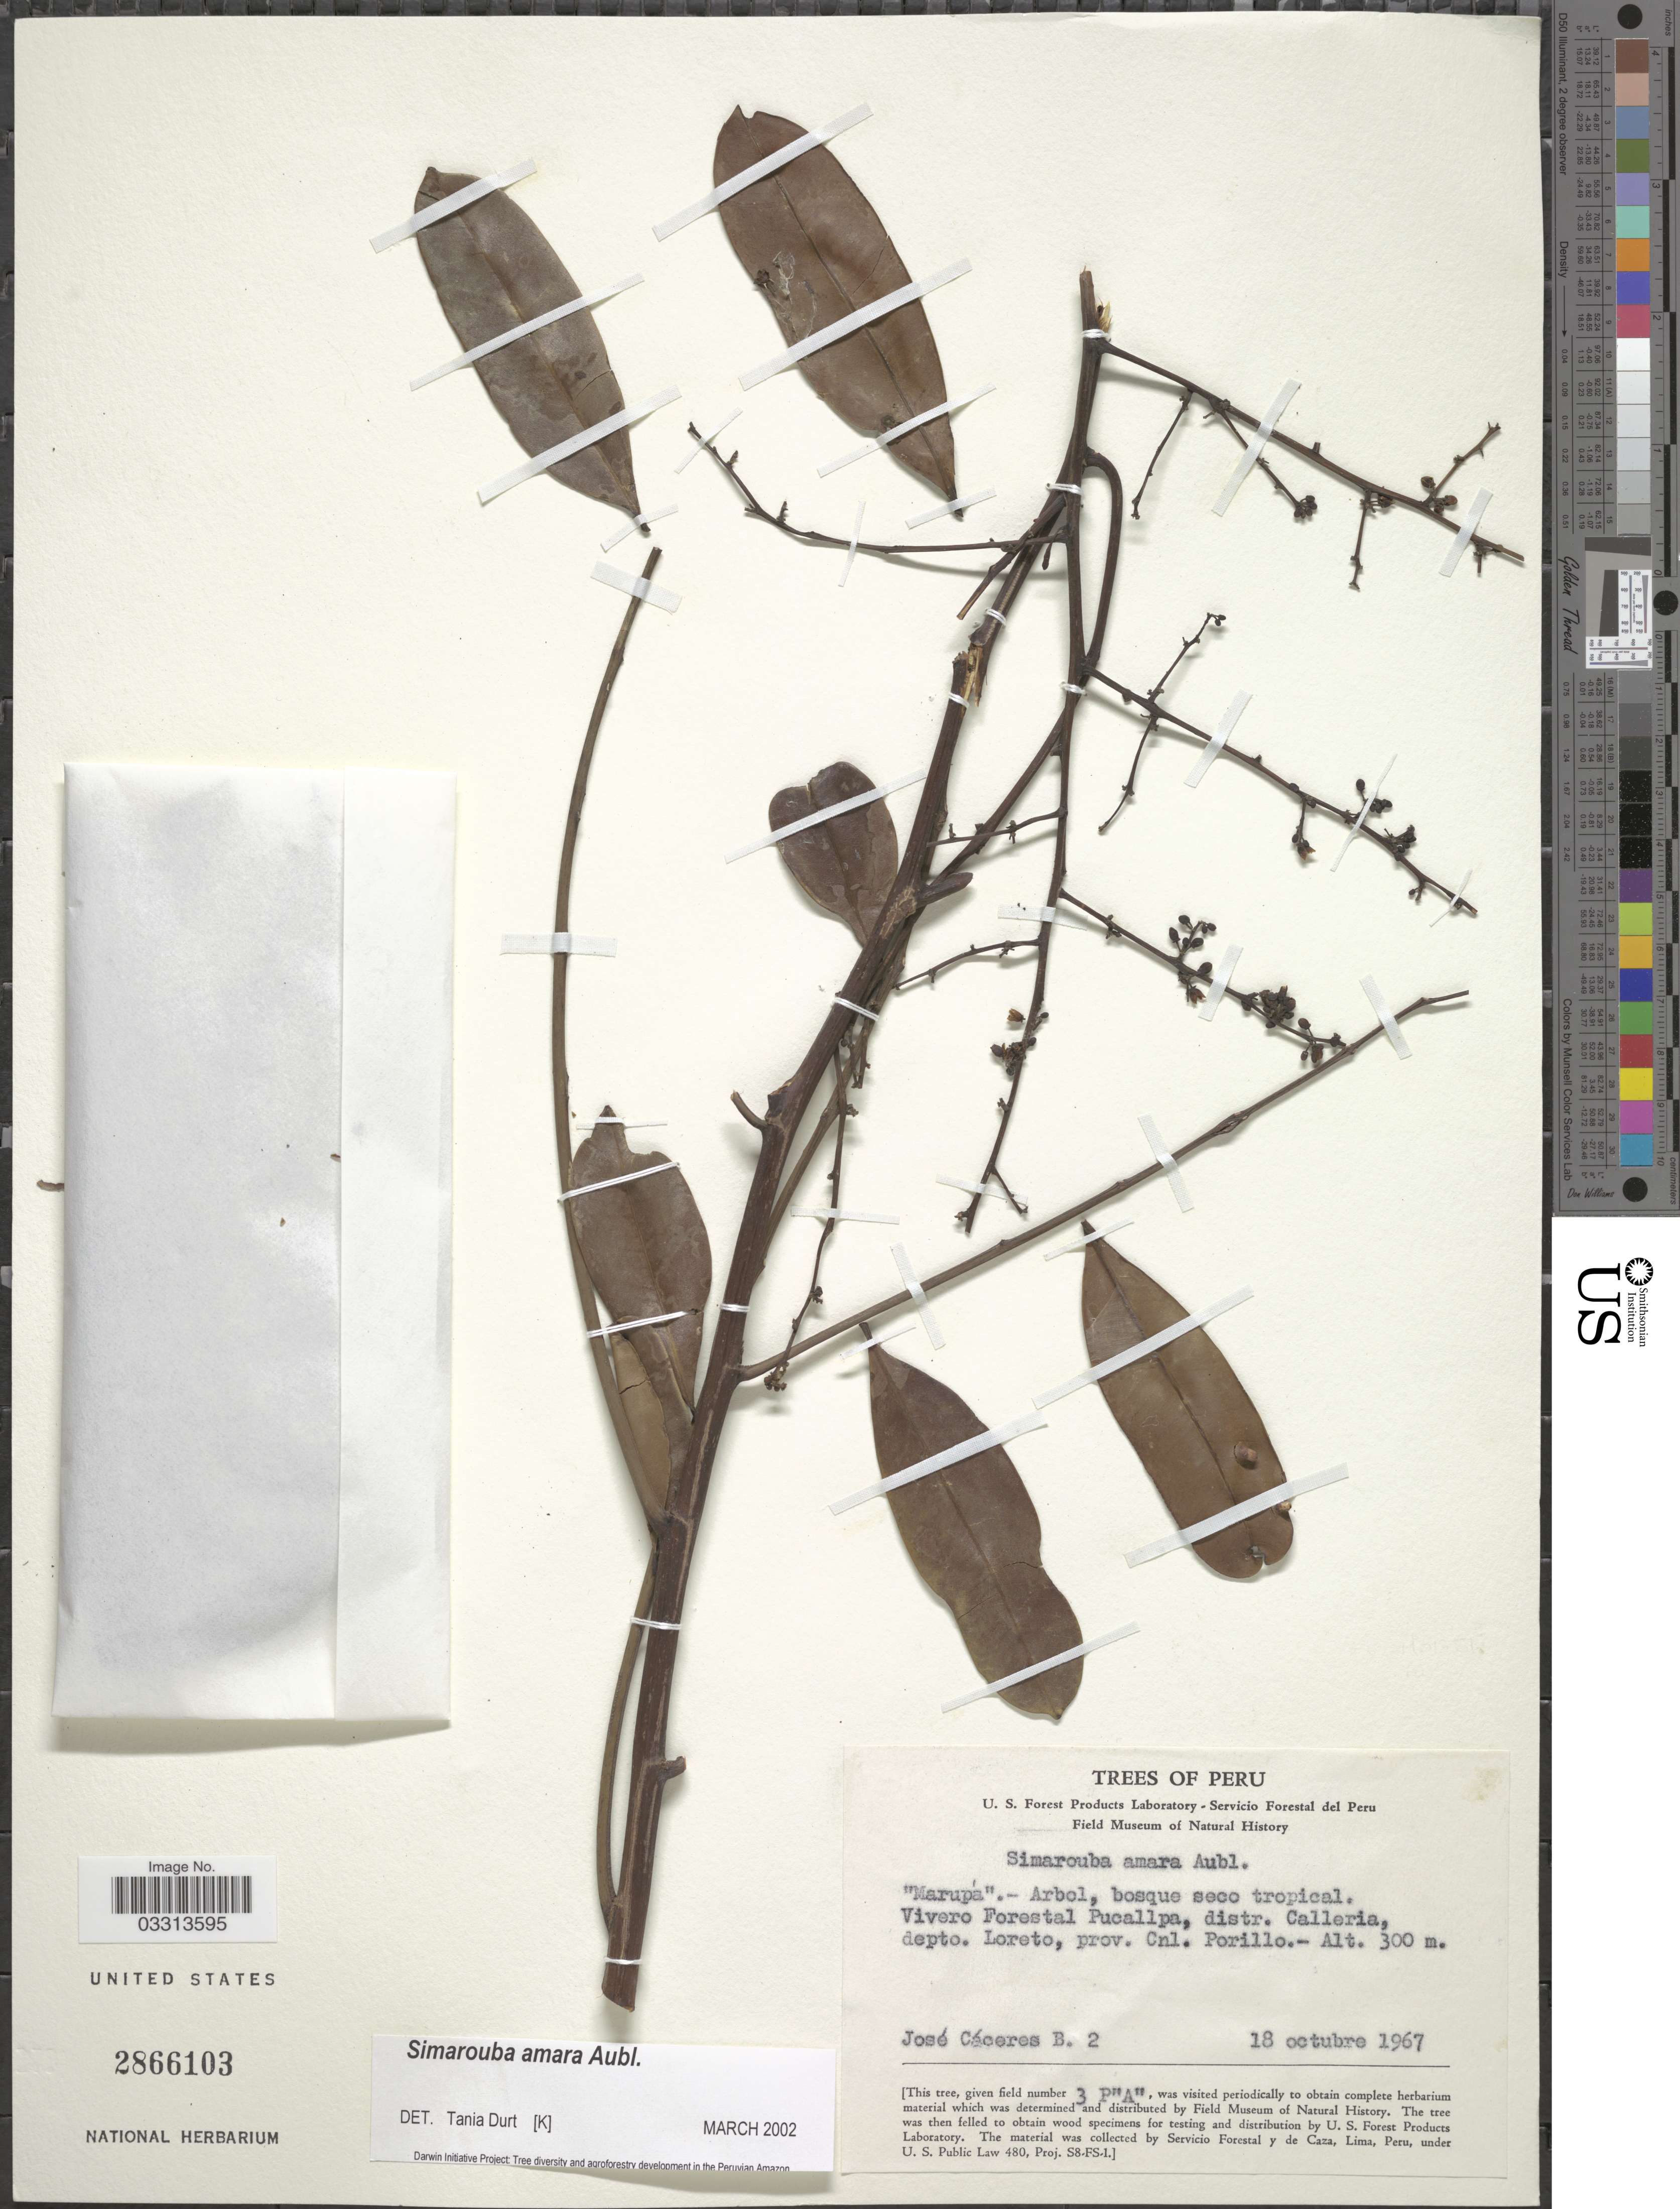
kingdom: Plantae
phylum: Tracheophyta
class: Magnoliopsida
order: Sapindales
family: Simaroubaceae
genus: Simarouba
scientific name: Simarouba amara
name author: Aubl.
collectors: J. Cáceres B.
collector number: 2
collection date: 1967-10-18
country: Peru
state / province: Loreto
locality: Vivero Forestal Pucallpa, distr. Calleria, depto. Loreto, prov. Cnl. Porillo.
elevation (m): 300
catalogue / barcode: US 2866103